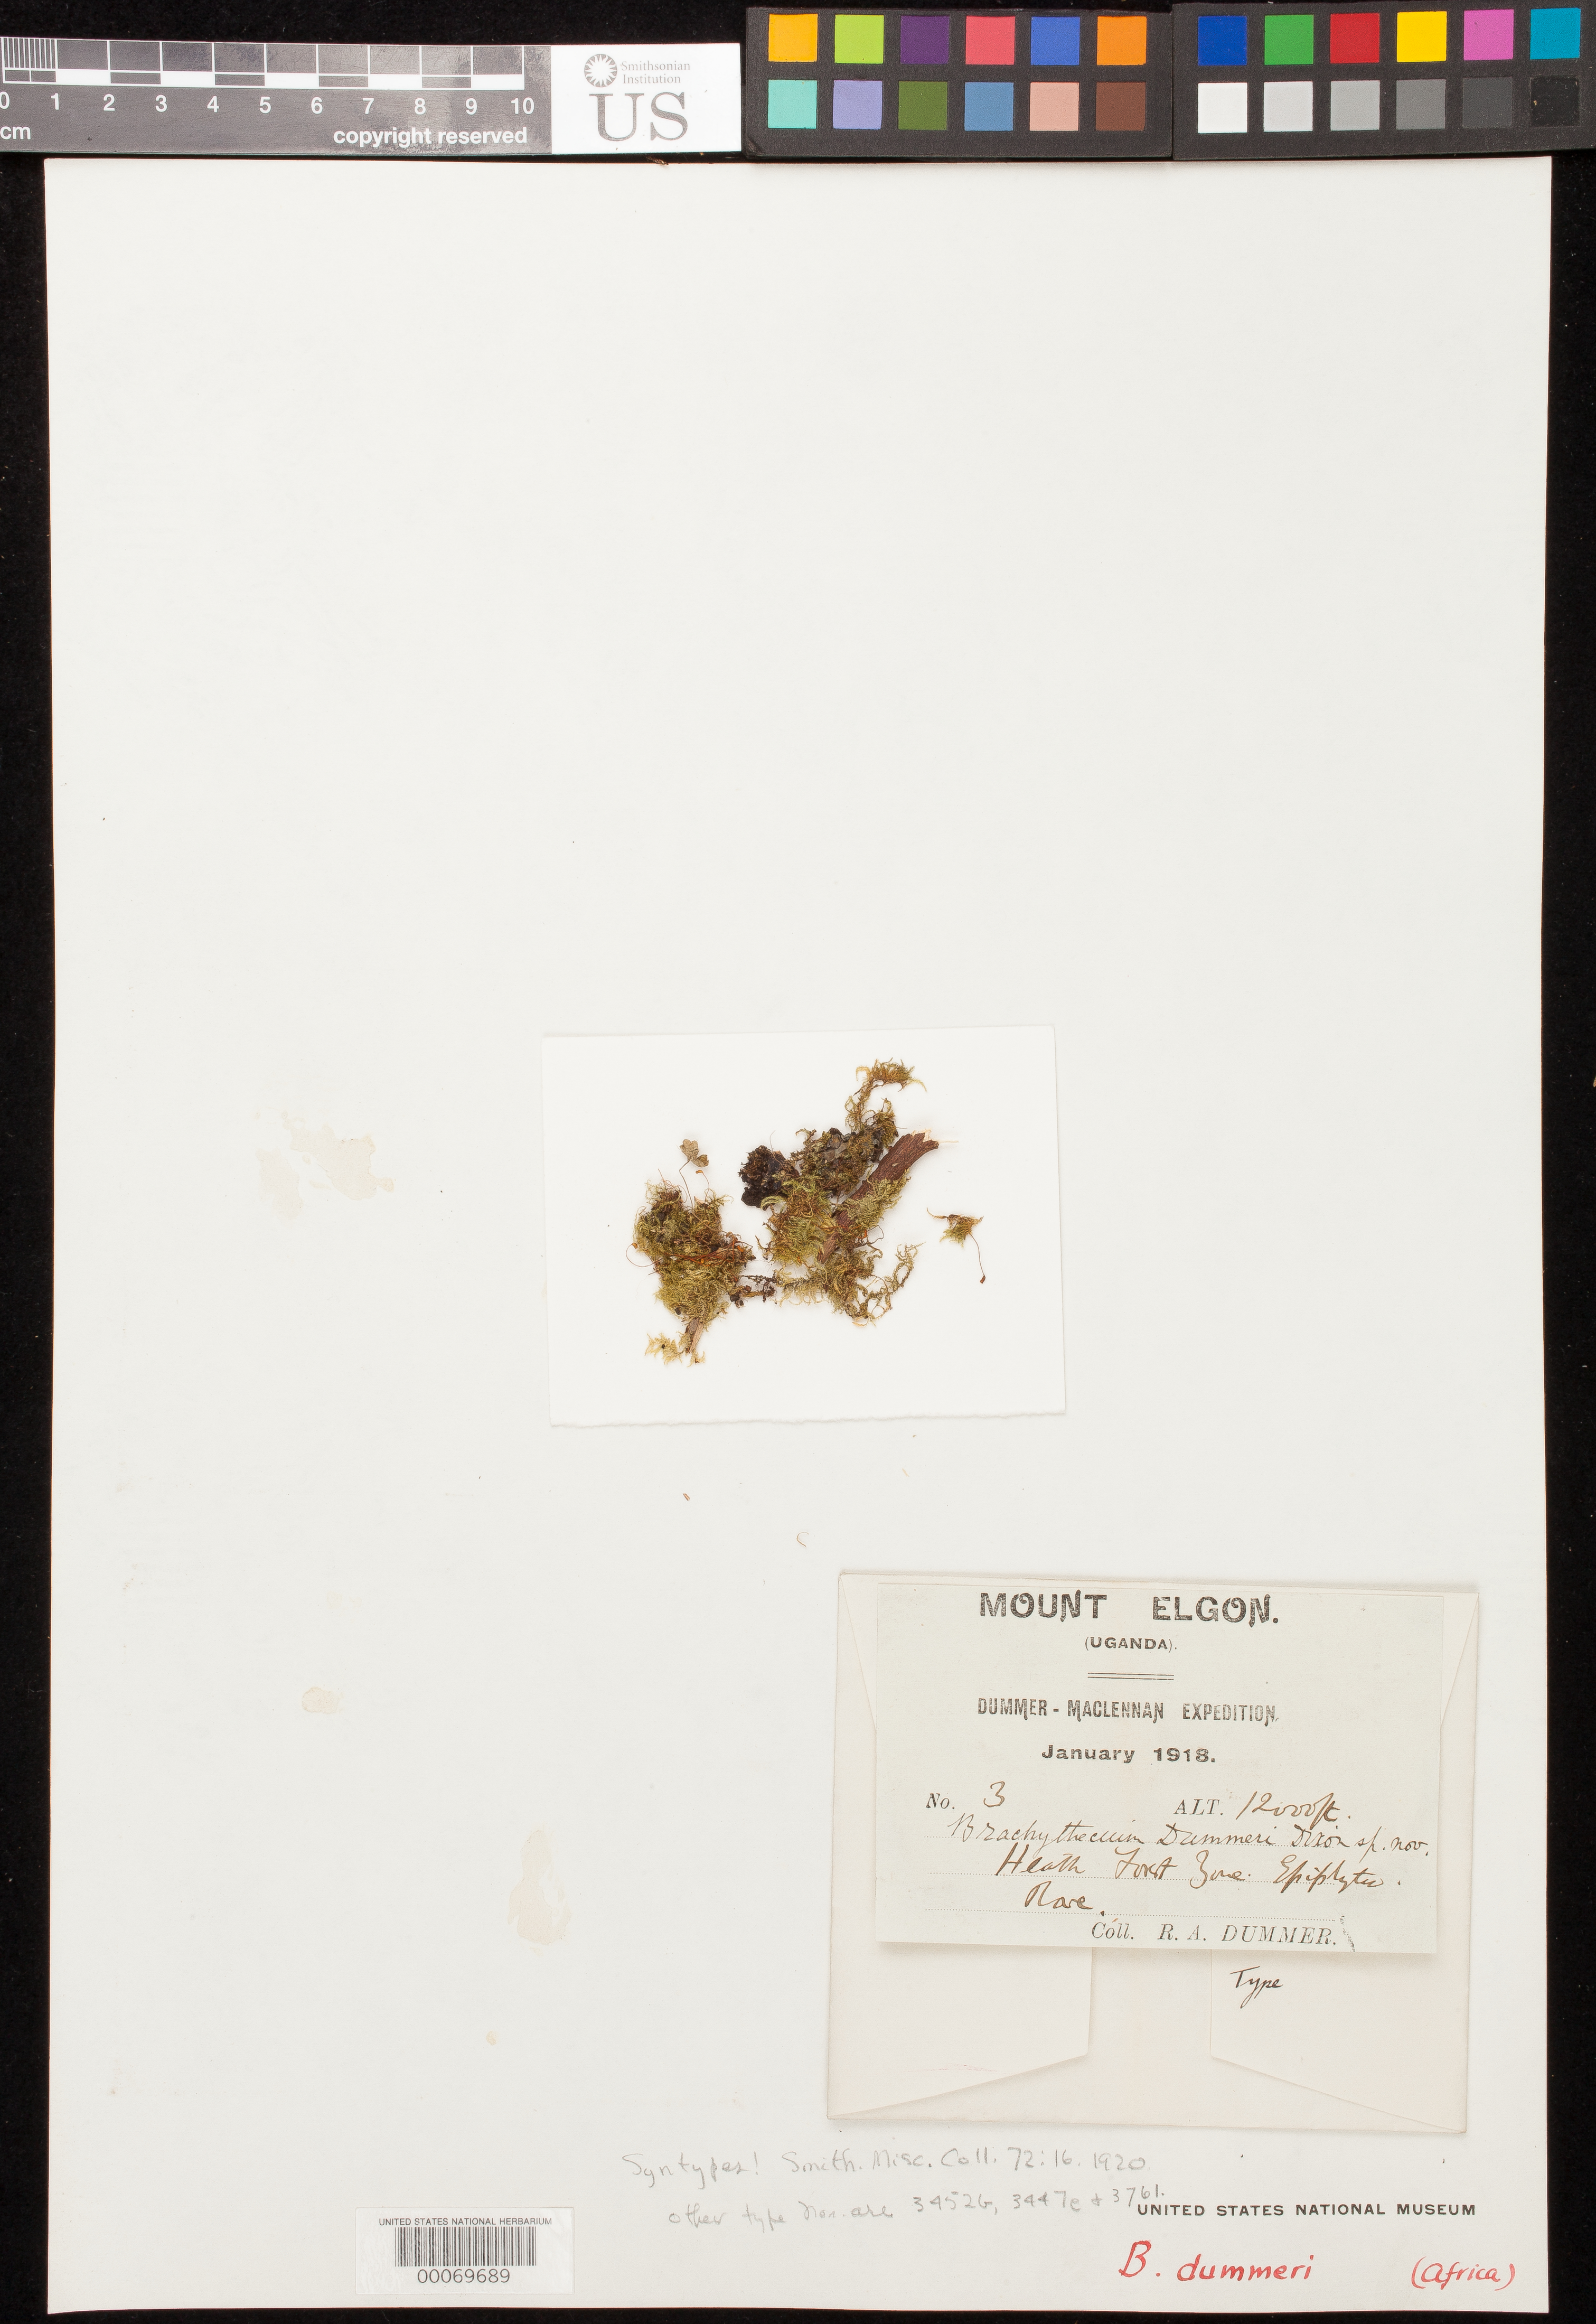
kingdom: Plantae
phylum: Bryophyta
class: Bryopsida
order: Hypnales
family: Brachytheciaceae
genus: Brachythecium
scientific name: Brachythecium dummeri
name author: Dixon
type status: Syntype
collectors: R. Dümmer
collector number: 3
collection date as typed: Jan 1918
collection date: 1918-01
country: Uganda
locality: Mt. Elgon; alt. 12,000 ft.